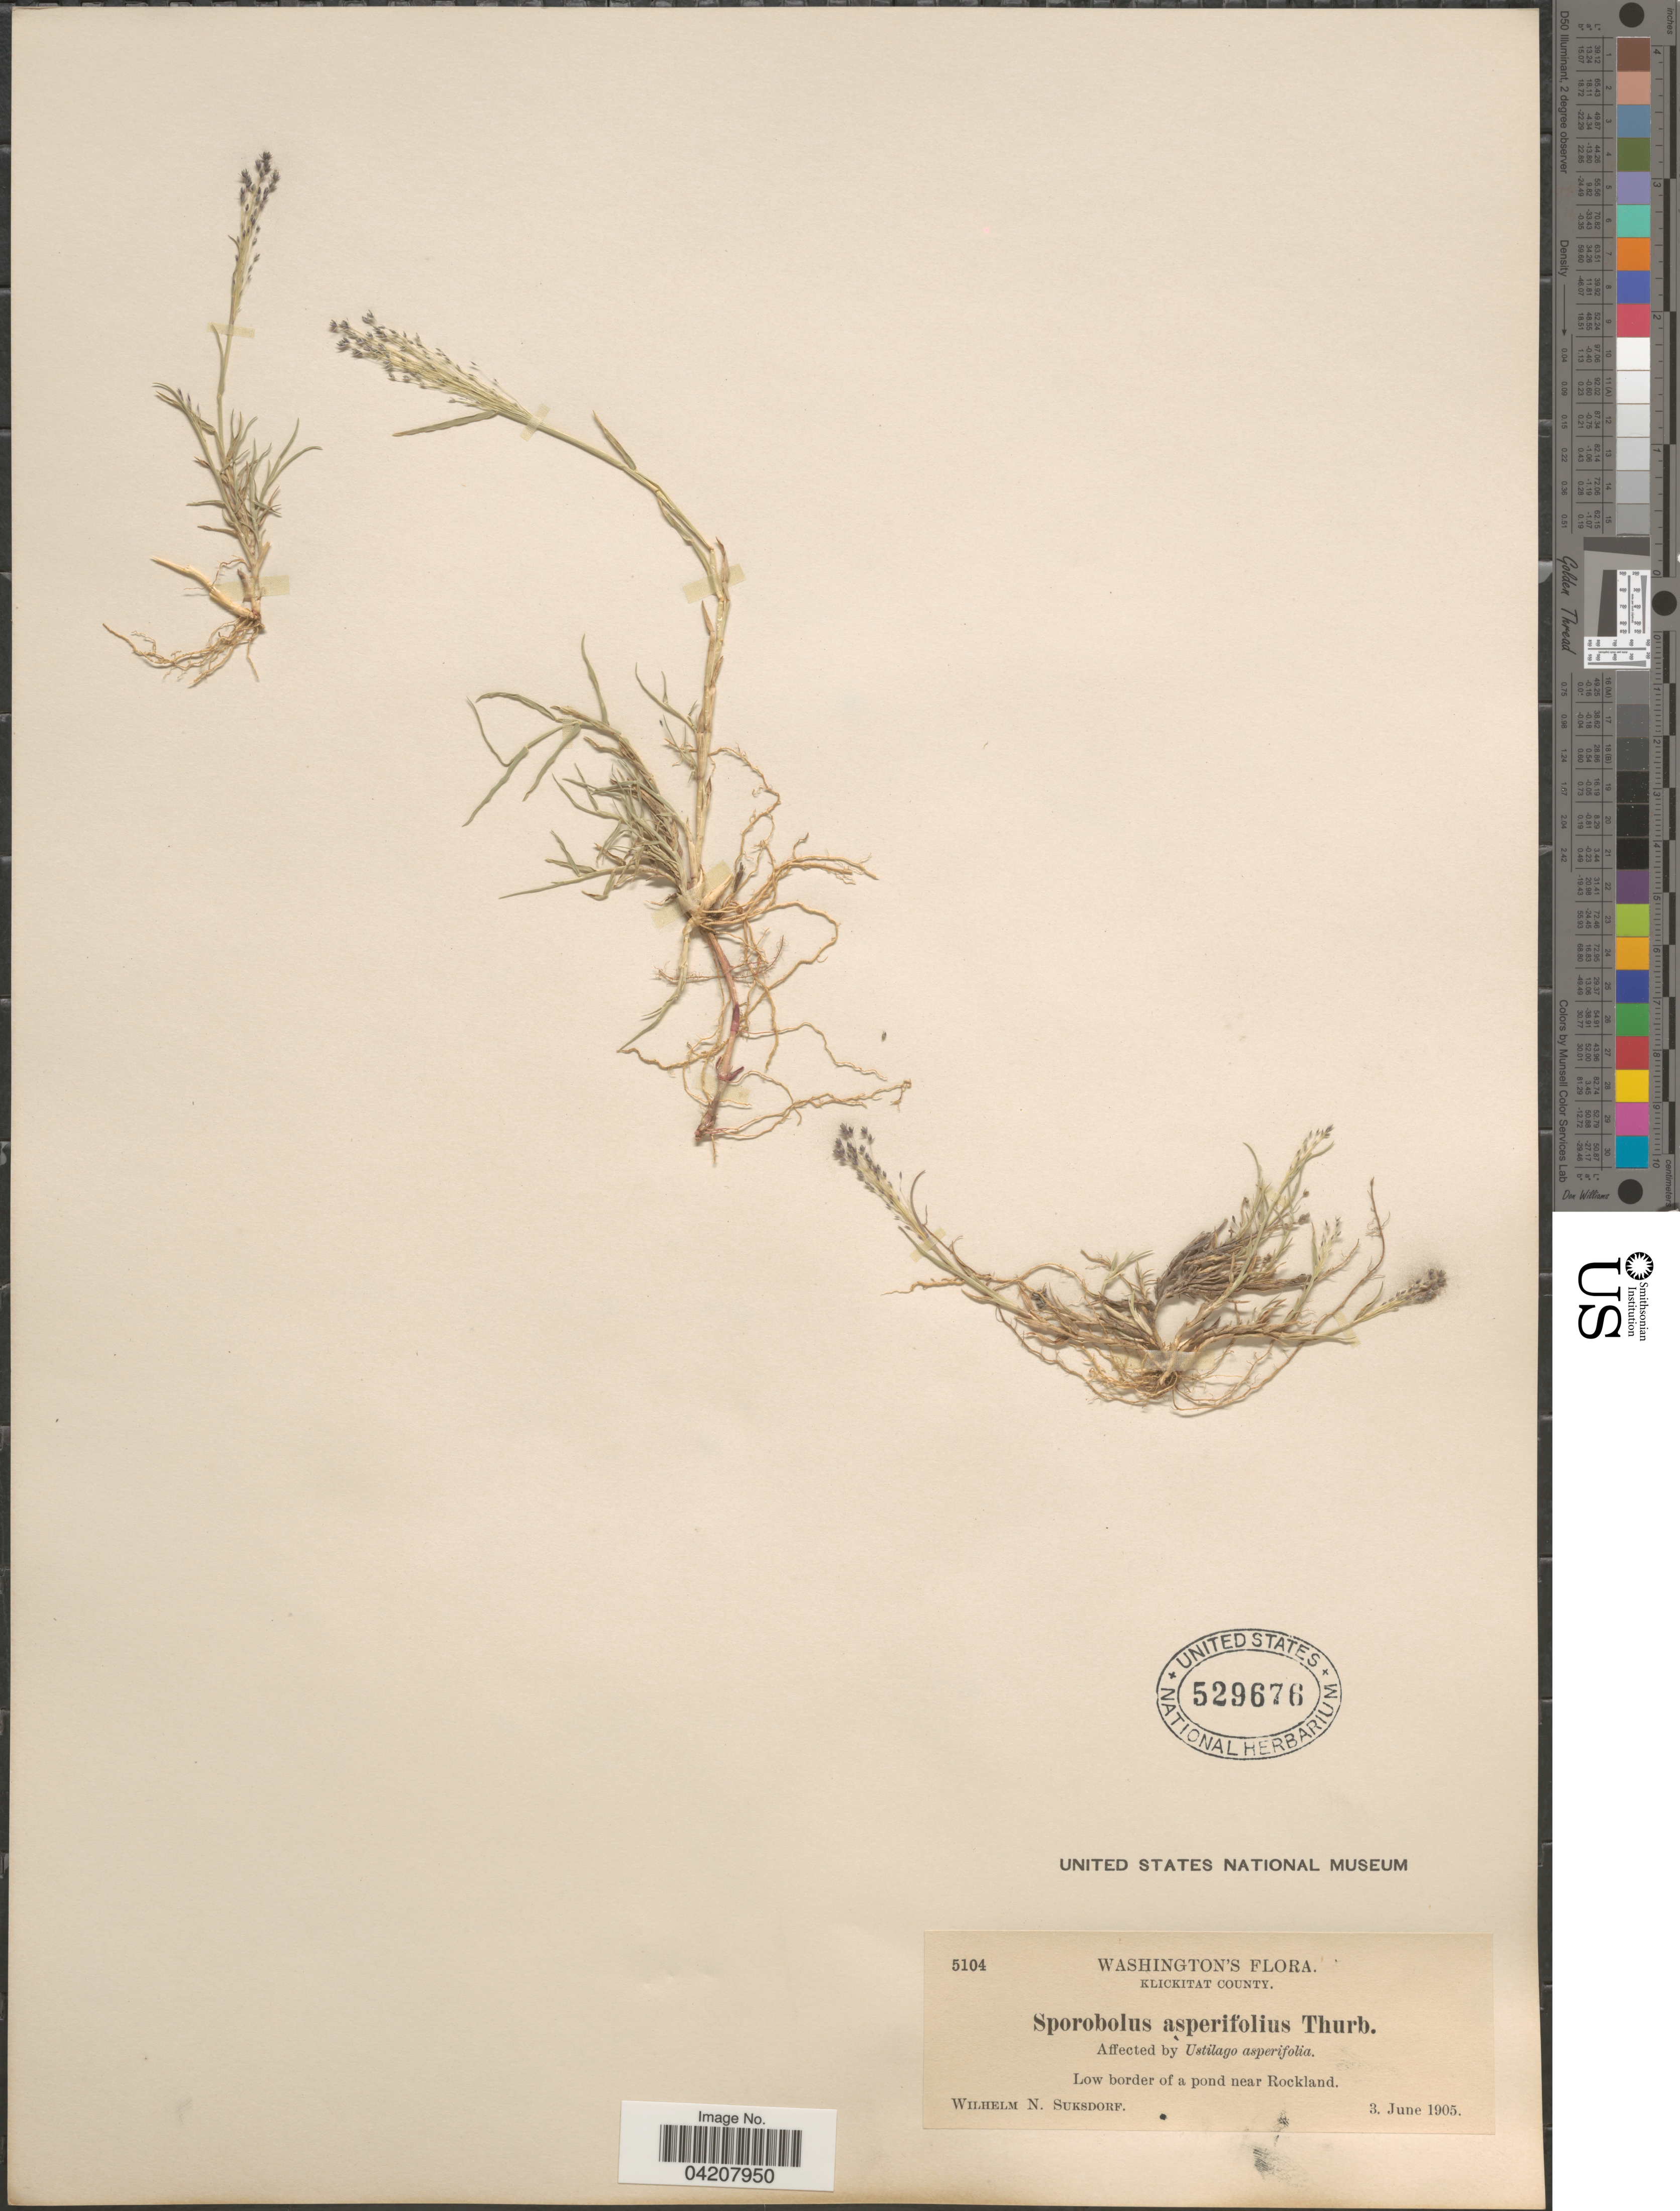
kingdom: Plantae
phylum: Tracheophyta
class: Liliopsida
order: Poales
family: Poaceae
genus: Muhlenbergia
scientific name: Muhlenbergia asperifolia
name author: (Nees & Meyen ex Trin.) Parodi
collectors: W. N. Suksdorf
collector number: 5104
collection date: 1905-06-03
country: United States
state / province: Washington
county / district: Klickitat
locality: Klickitat County. Low border of a pond near Rockland.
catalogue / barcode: US 529676